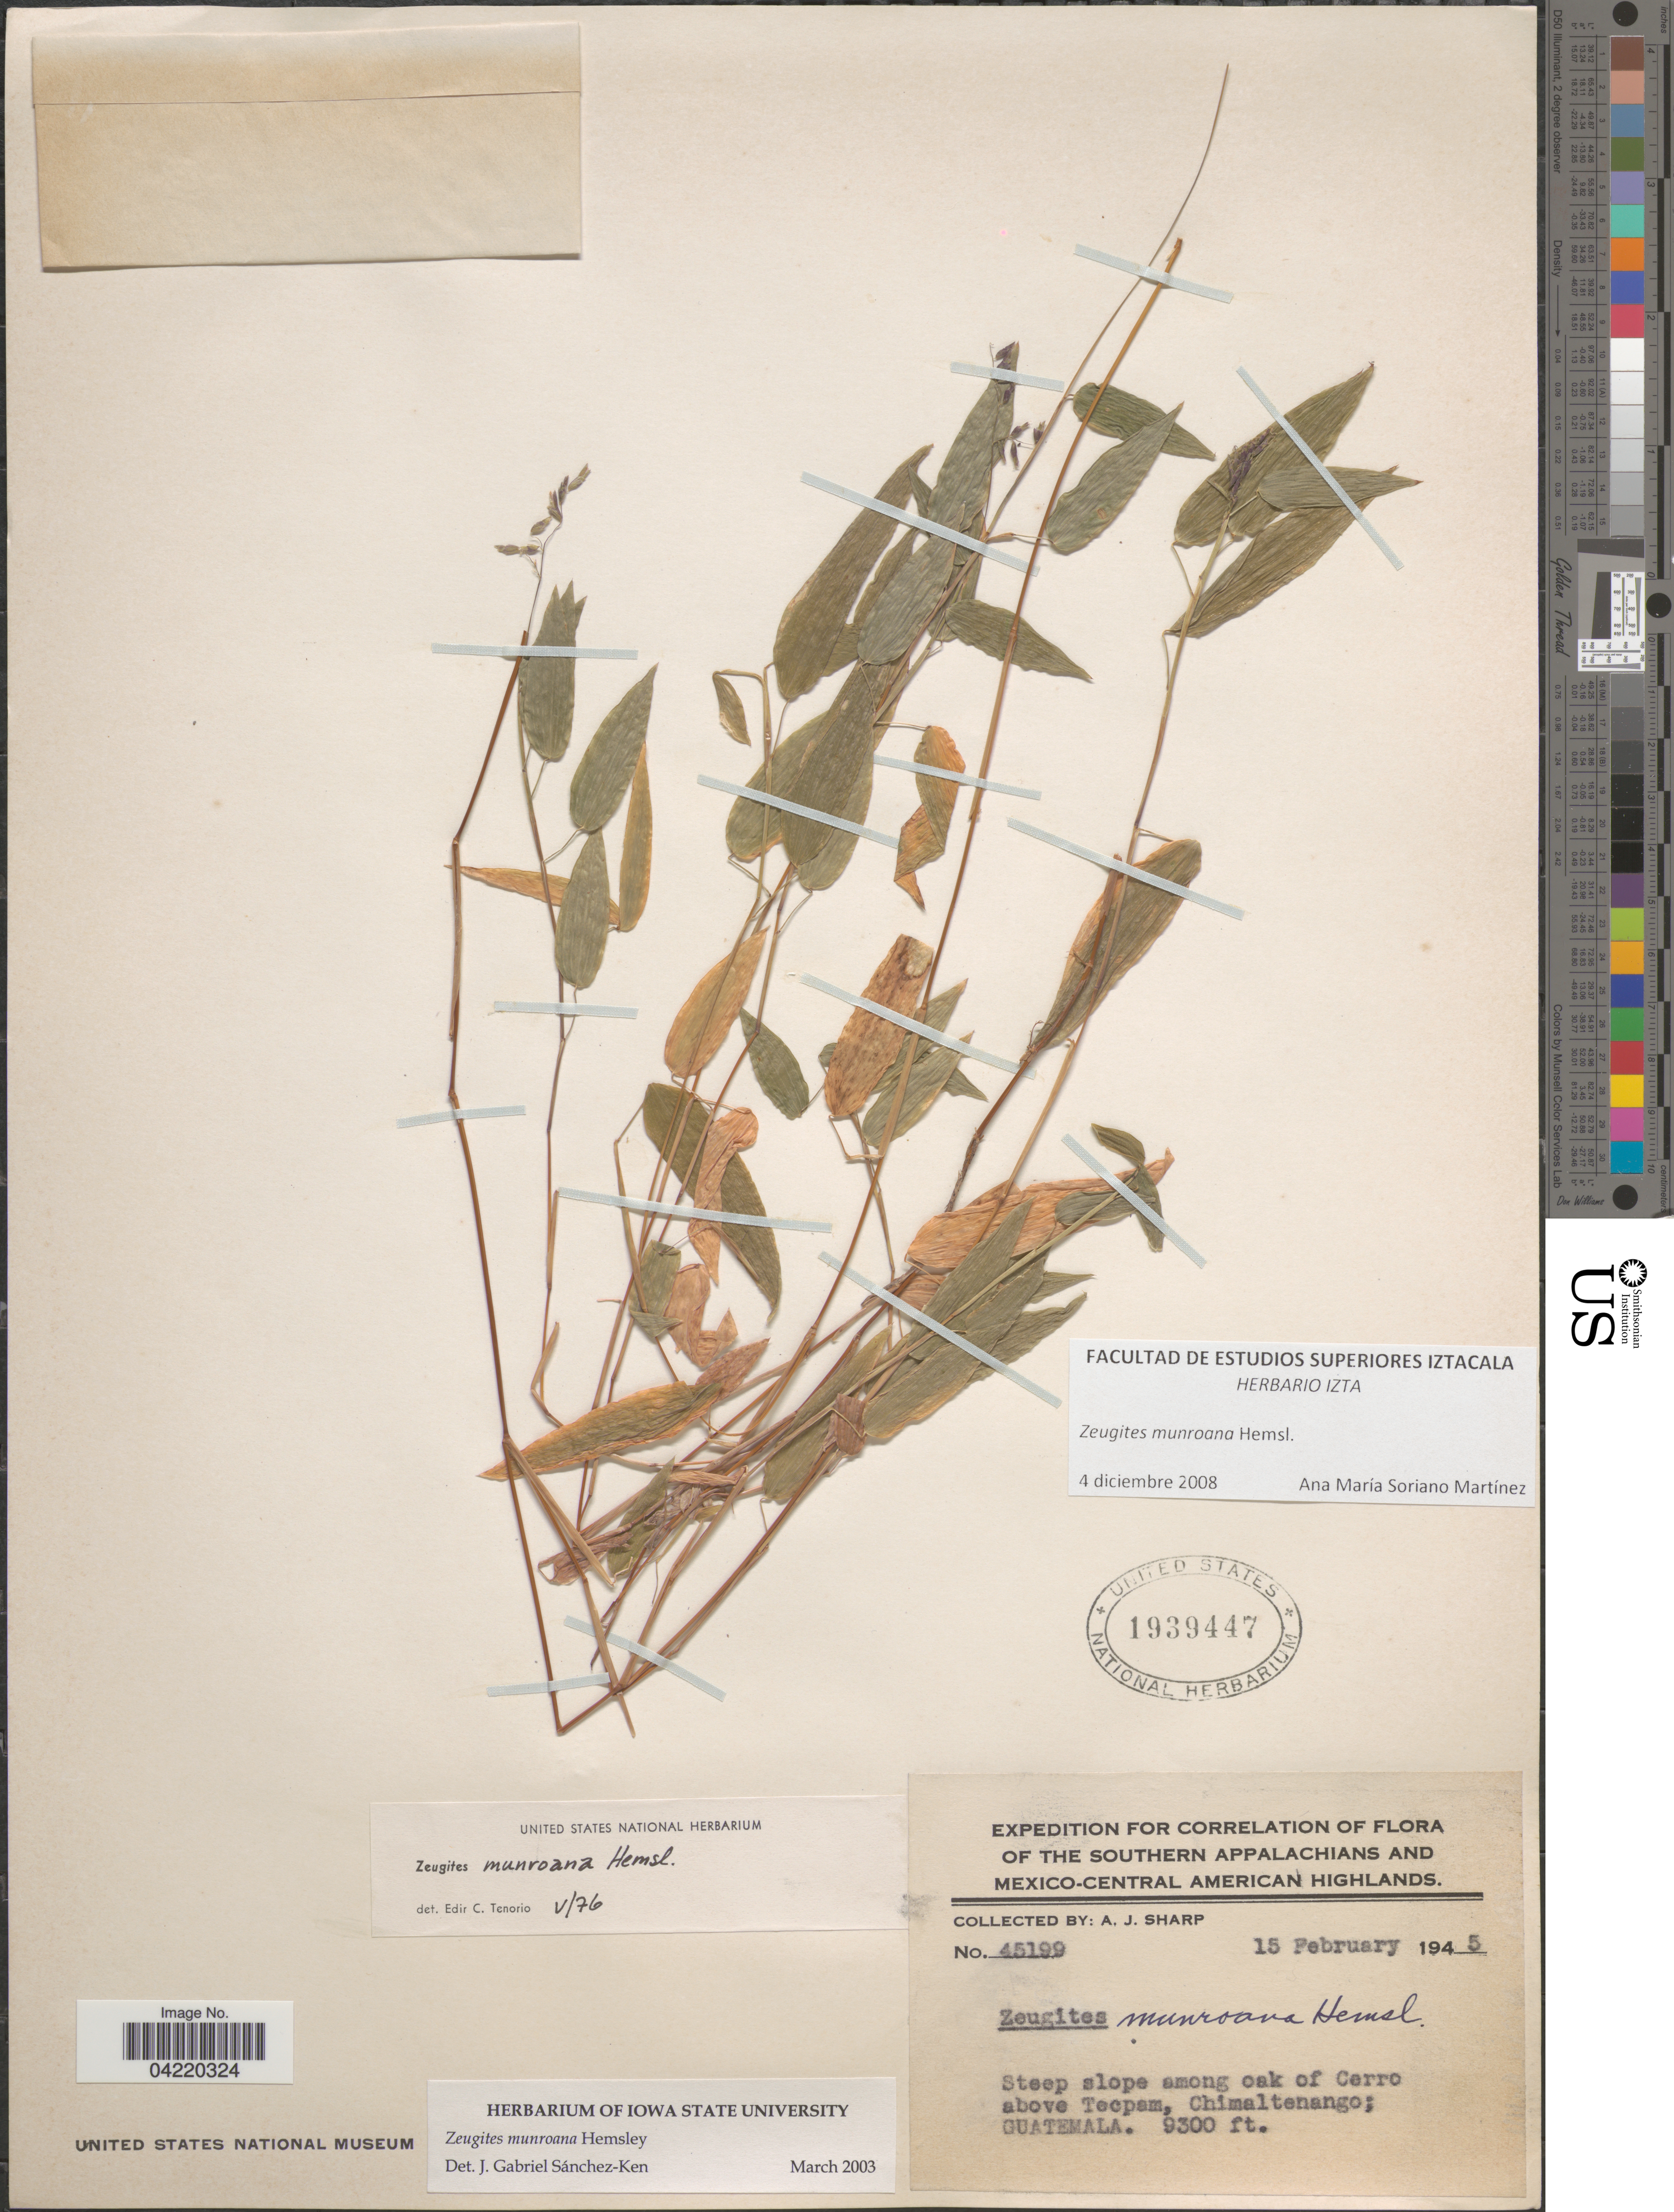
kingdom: Plantae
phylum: Tracheophyta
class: Liliopsida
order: Poales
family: Poaceae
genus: Zeugites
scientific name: Zeugites munroanus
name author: Hemsl.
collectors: A. J. Sharp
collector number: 45199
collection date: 1945-02-15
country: Guatemala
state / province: Chimaltenango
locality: Expedition for correlation of flora of the Southern Appalachians and Mexico-Central American Highlands. Steep slope among oak of Cerro above Tecpam.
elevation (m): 2835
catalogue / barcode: US 1939447